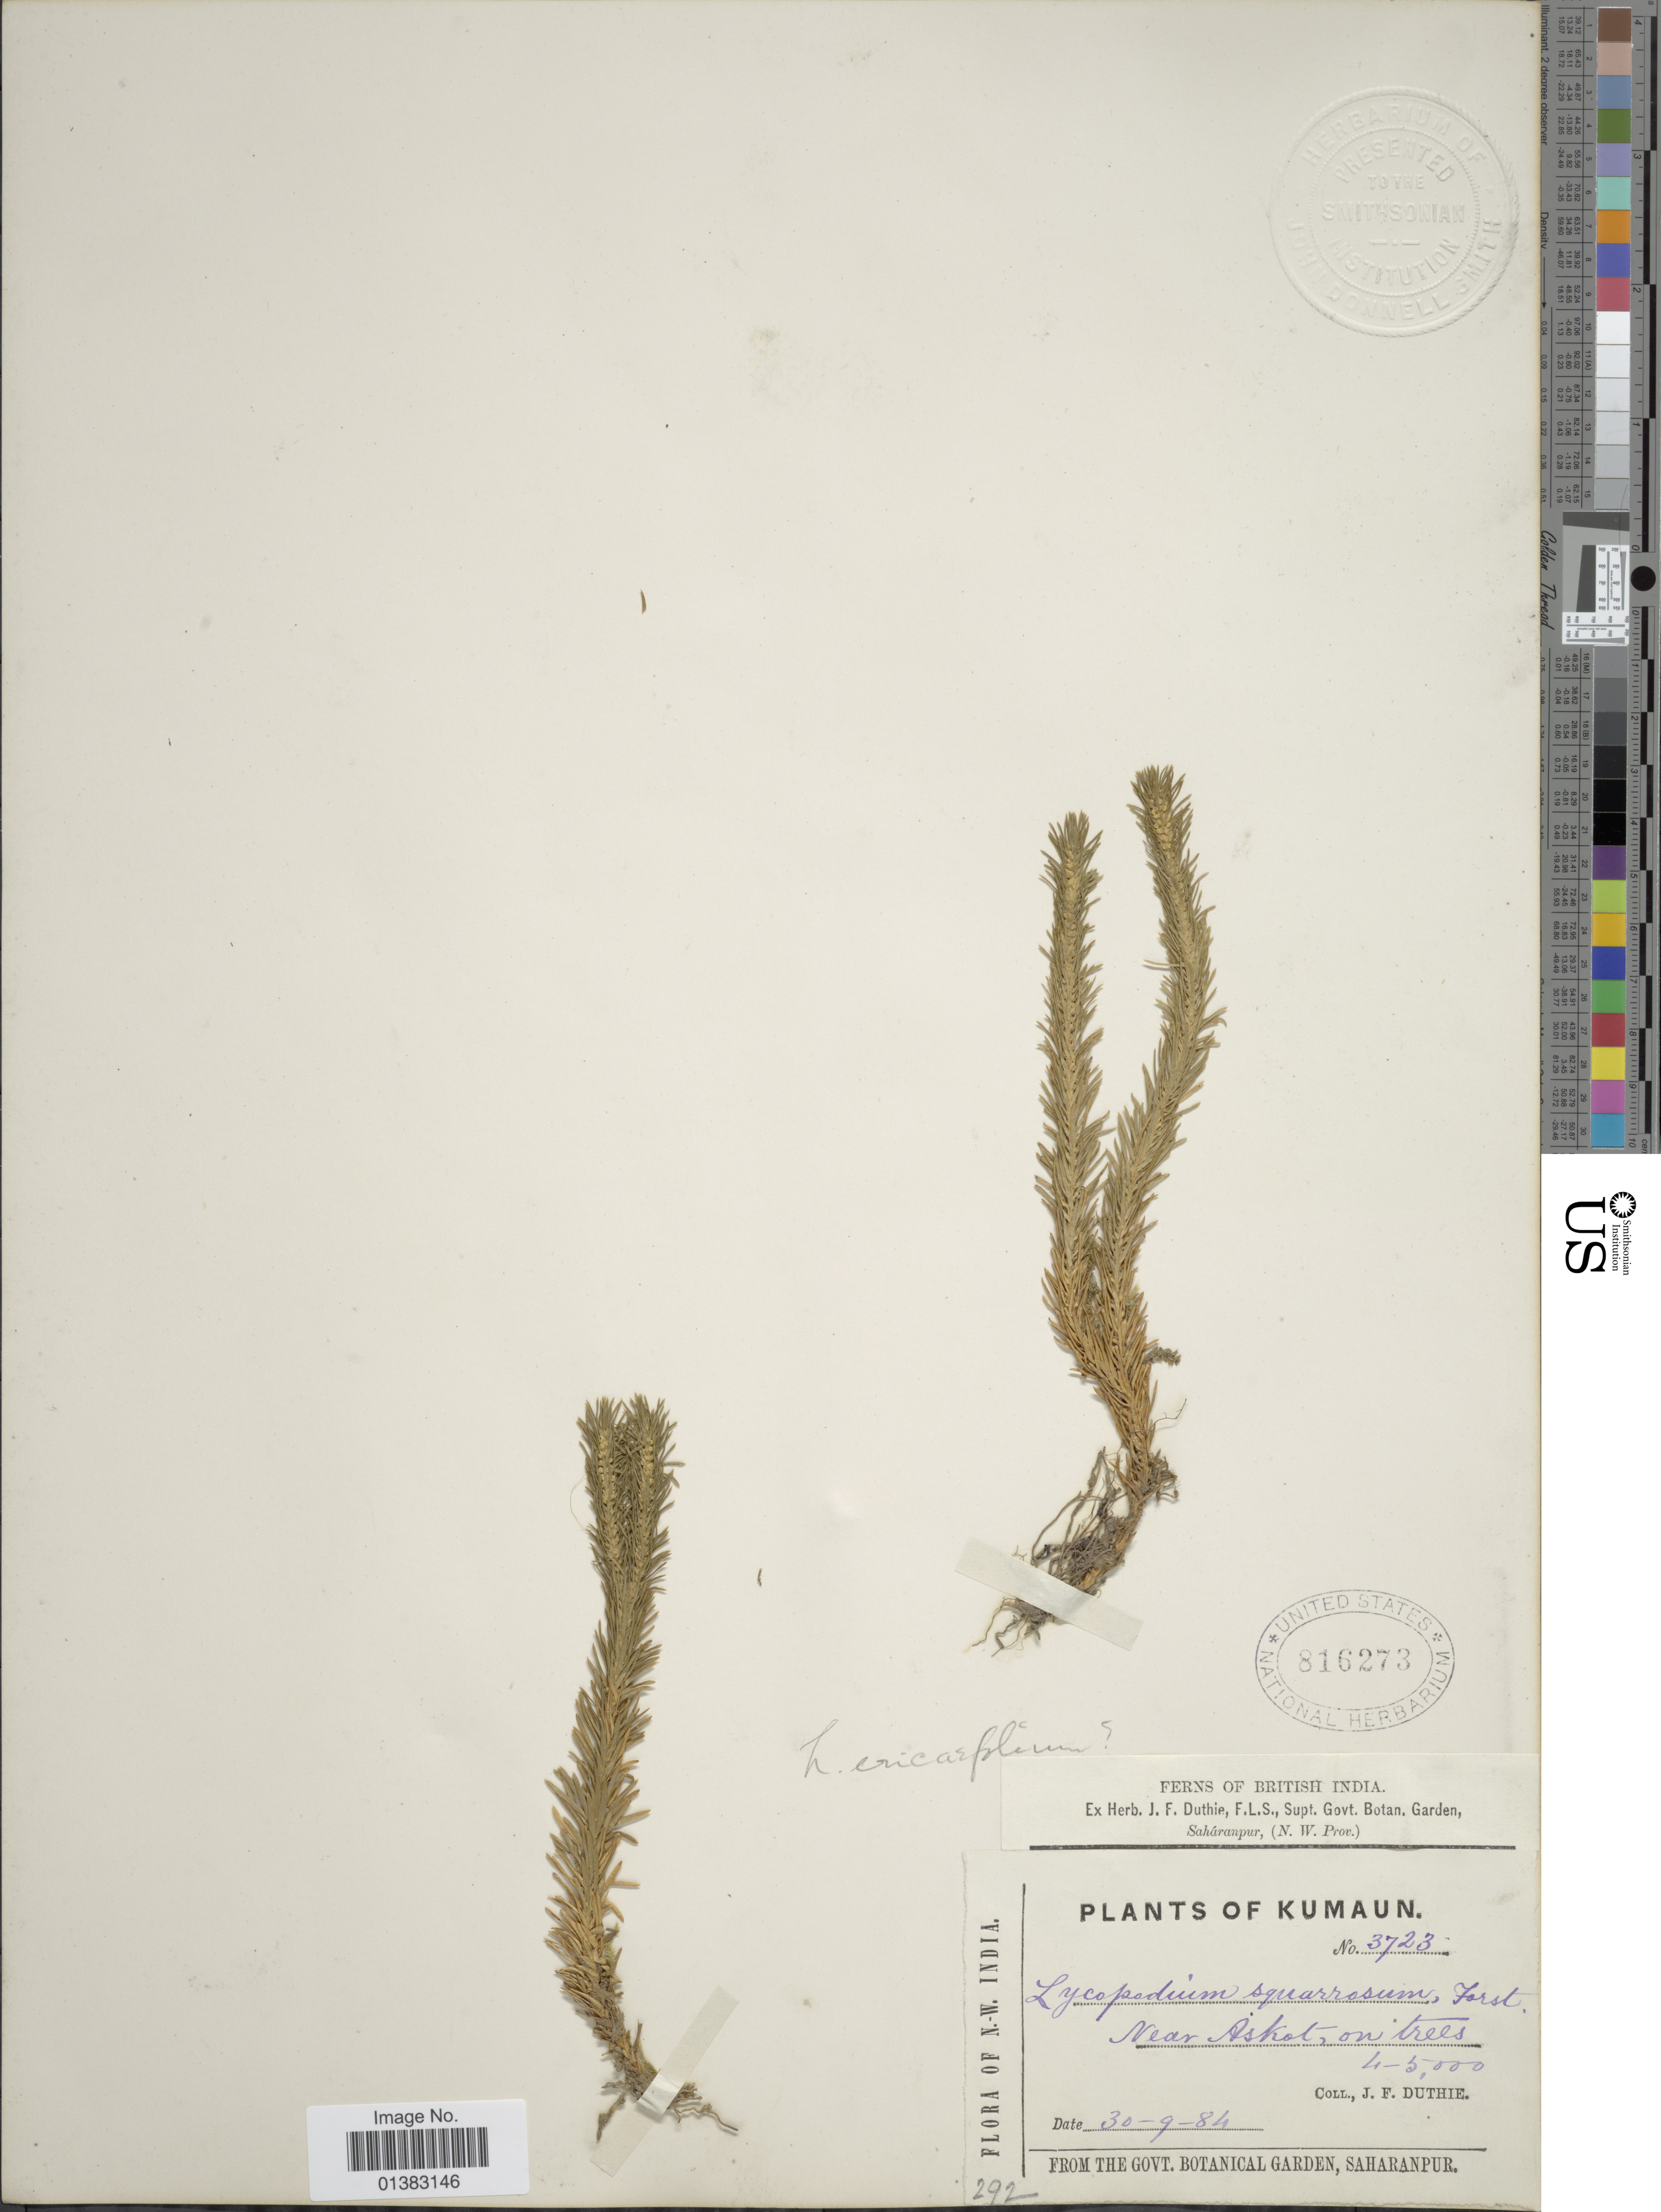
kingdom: Plantae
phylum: Tracheophyta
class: Lycopodiopsida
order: Lycopodiales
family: Lycopodiaceae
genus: Phlegmariurus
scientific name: Phlegmariurus pulcherrimus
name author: (Hook. & Grev.) Á. Löve & D. Löve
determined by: Field, A. R.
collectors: J. F. Duthie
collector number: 3723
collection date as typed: Transcribed d/m/y: 30/9/84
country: India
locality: Kumaun, Near Askot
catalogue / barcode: US 816273